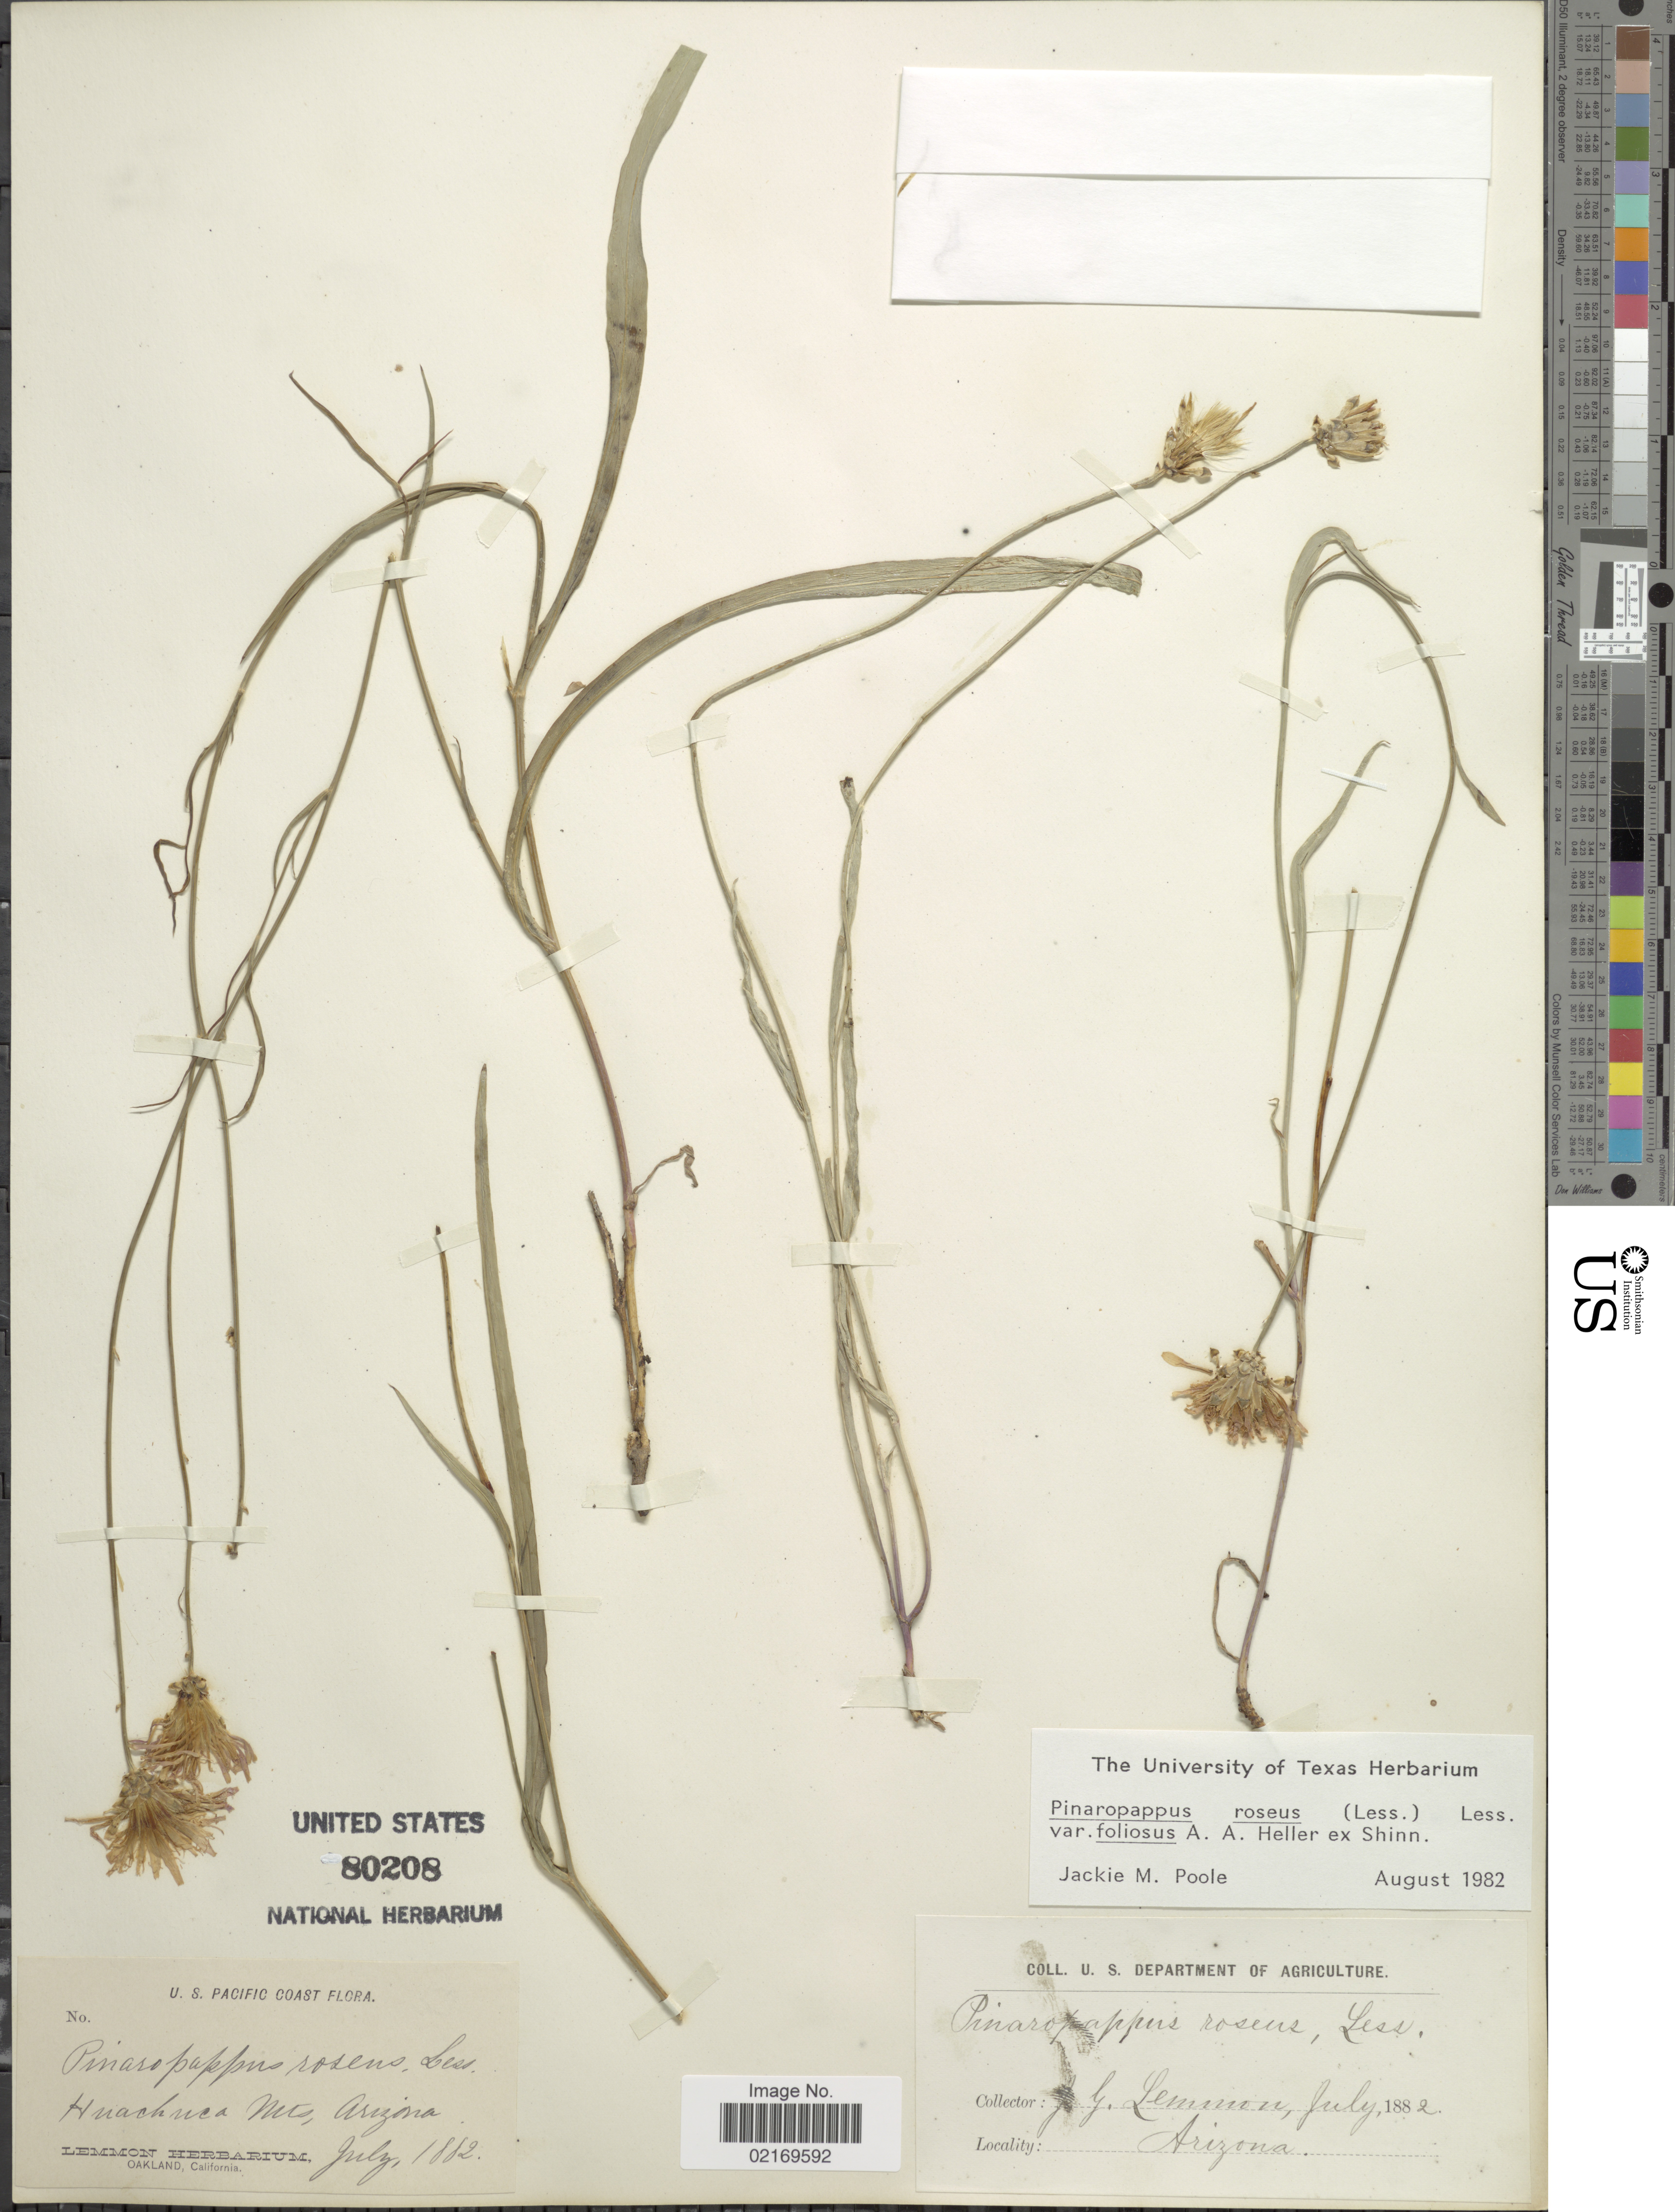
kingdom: Plantae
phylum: Tracheophyta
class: Magnoliopsida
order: Asterales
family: Asteraceae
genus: Pinaropappus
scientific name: Pinaropappus roseus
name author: Less.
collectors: J. Lemmon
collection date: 1882-07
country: United States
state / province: Arizona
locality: Huachuca Mts., Pacific Coast.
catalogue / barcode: US 80208